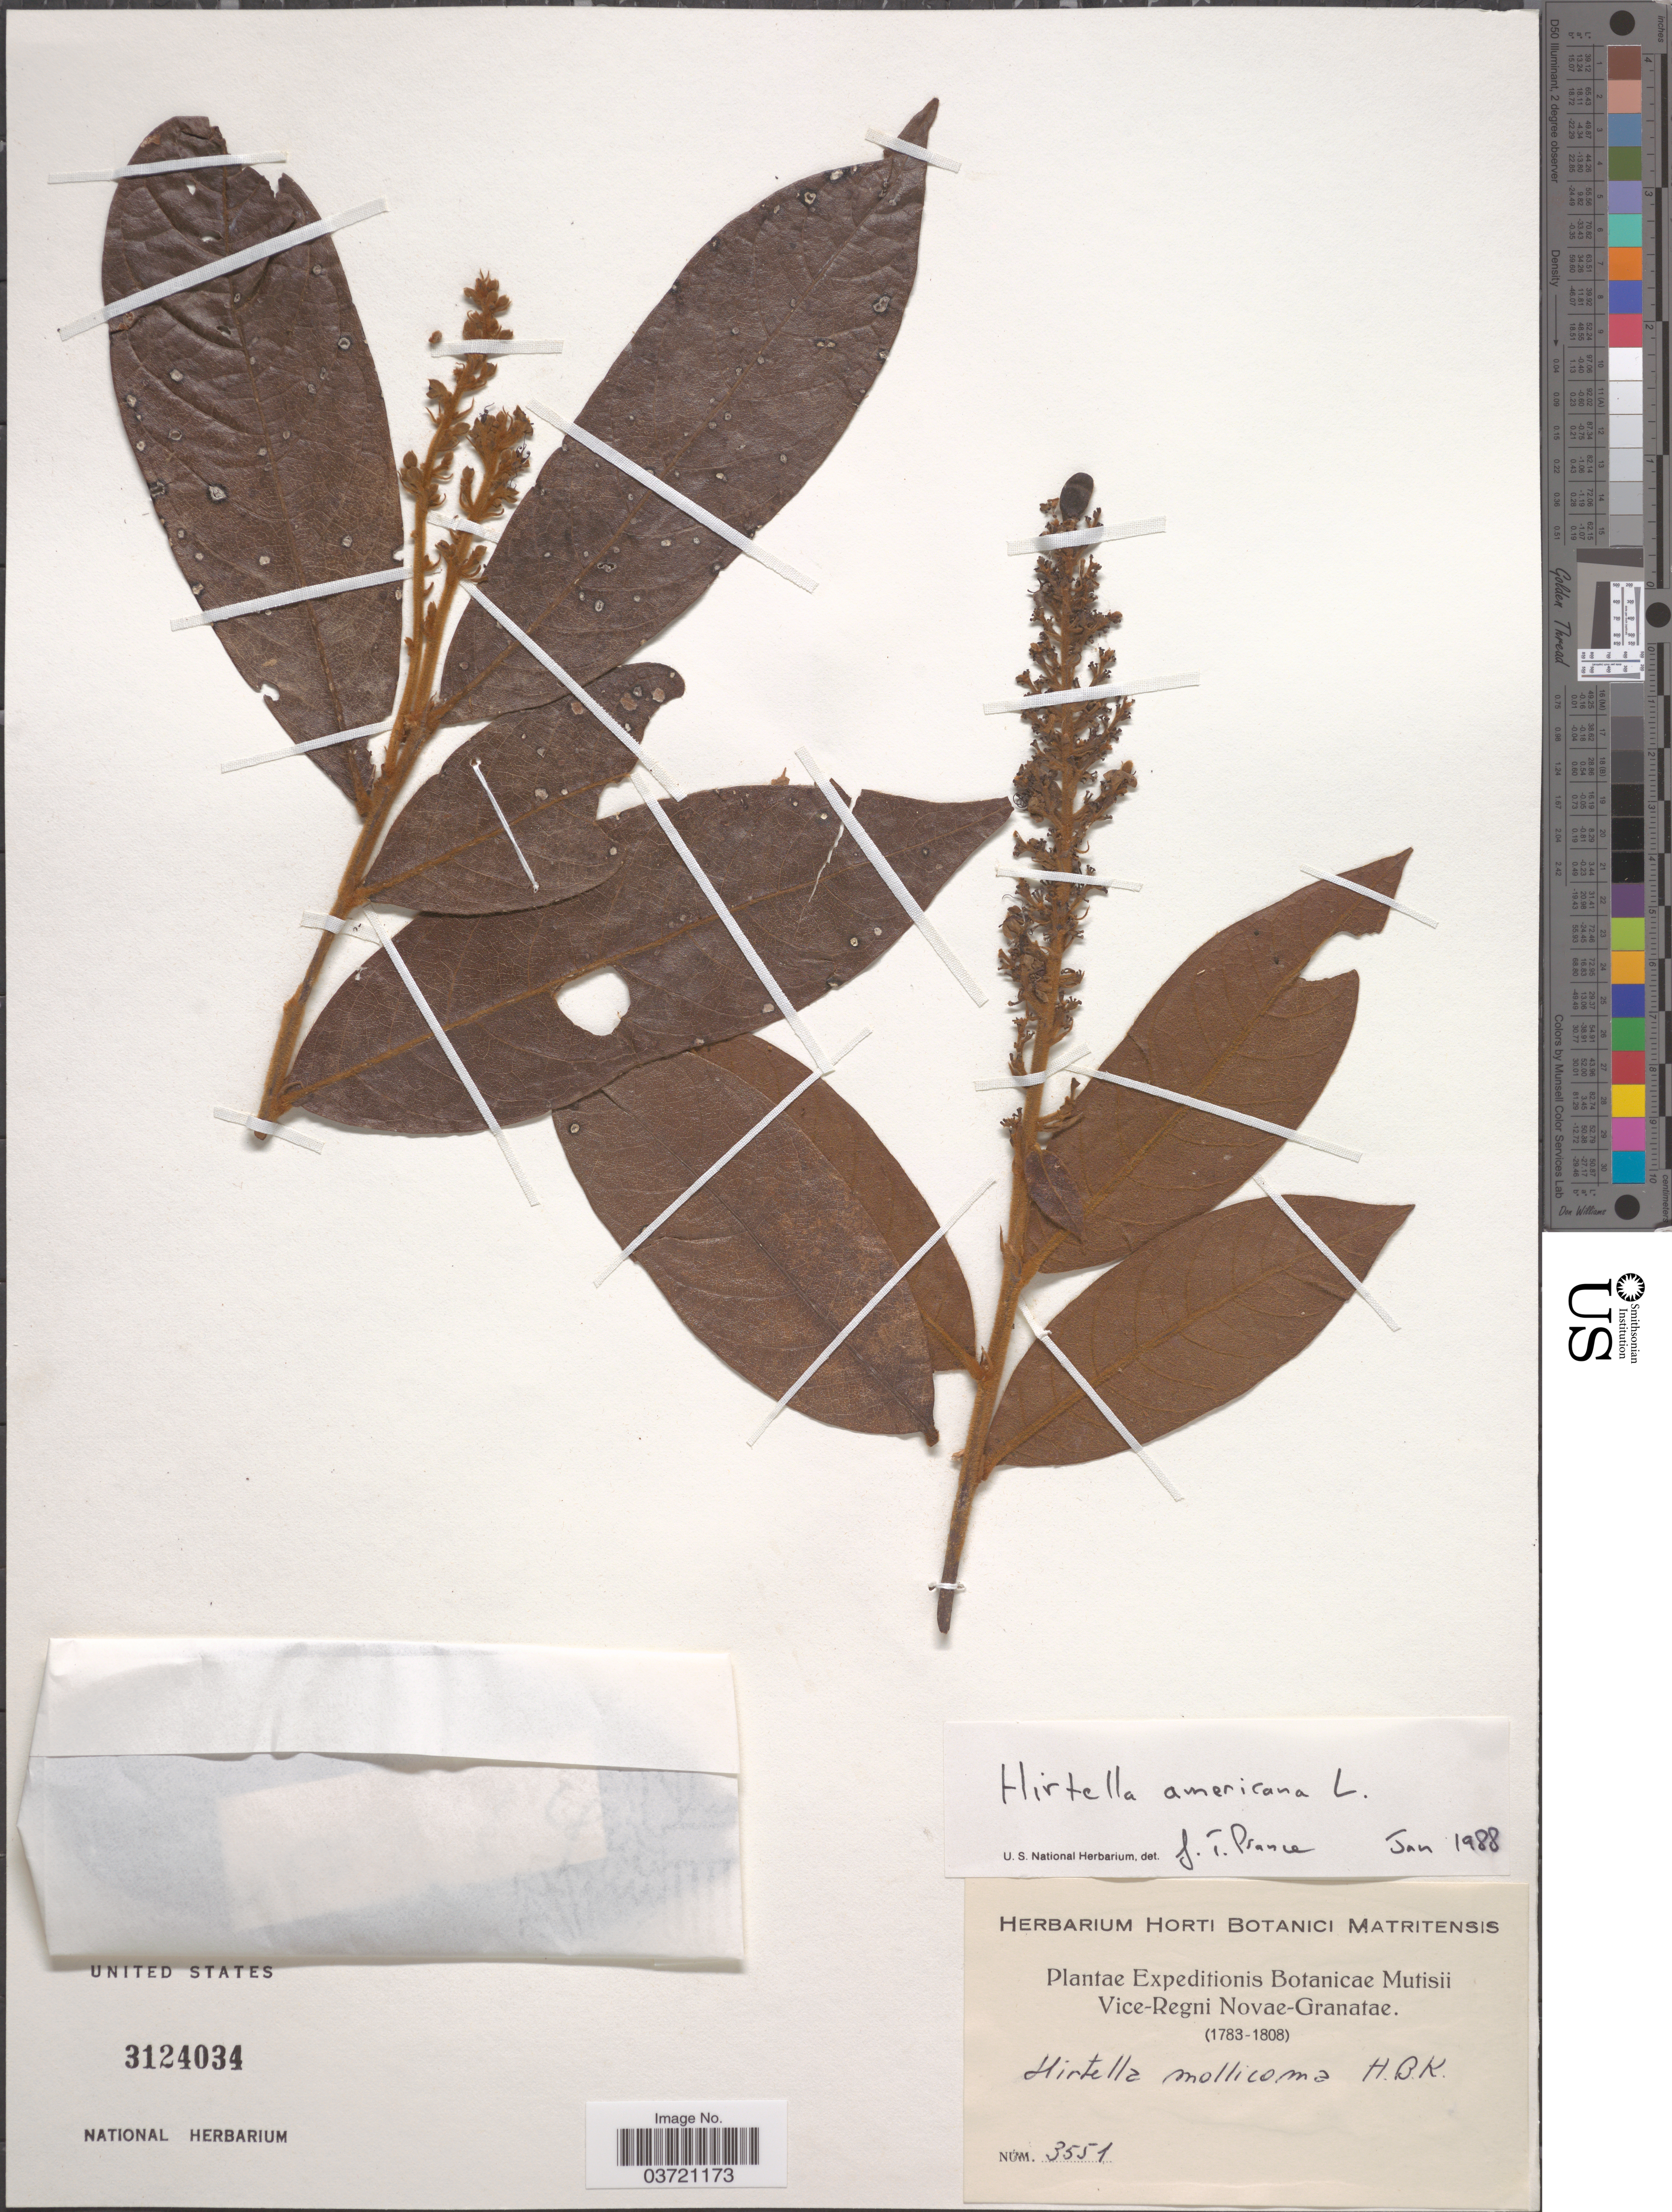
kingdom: Plantae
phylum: Tracheophyta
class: Magnoliopsida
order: Malpighiales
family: Chrysobalanaceae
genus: Hirtella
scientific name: Hirtella americana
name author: L.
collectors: ex herb. Horti Botanici Matritensis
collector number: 3551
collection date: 1783/1808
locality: Vice-Regni Novae-Granatae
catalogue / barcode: US 3124034